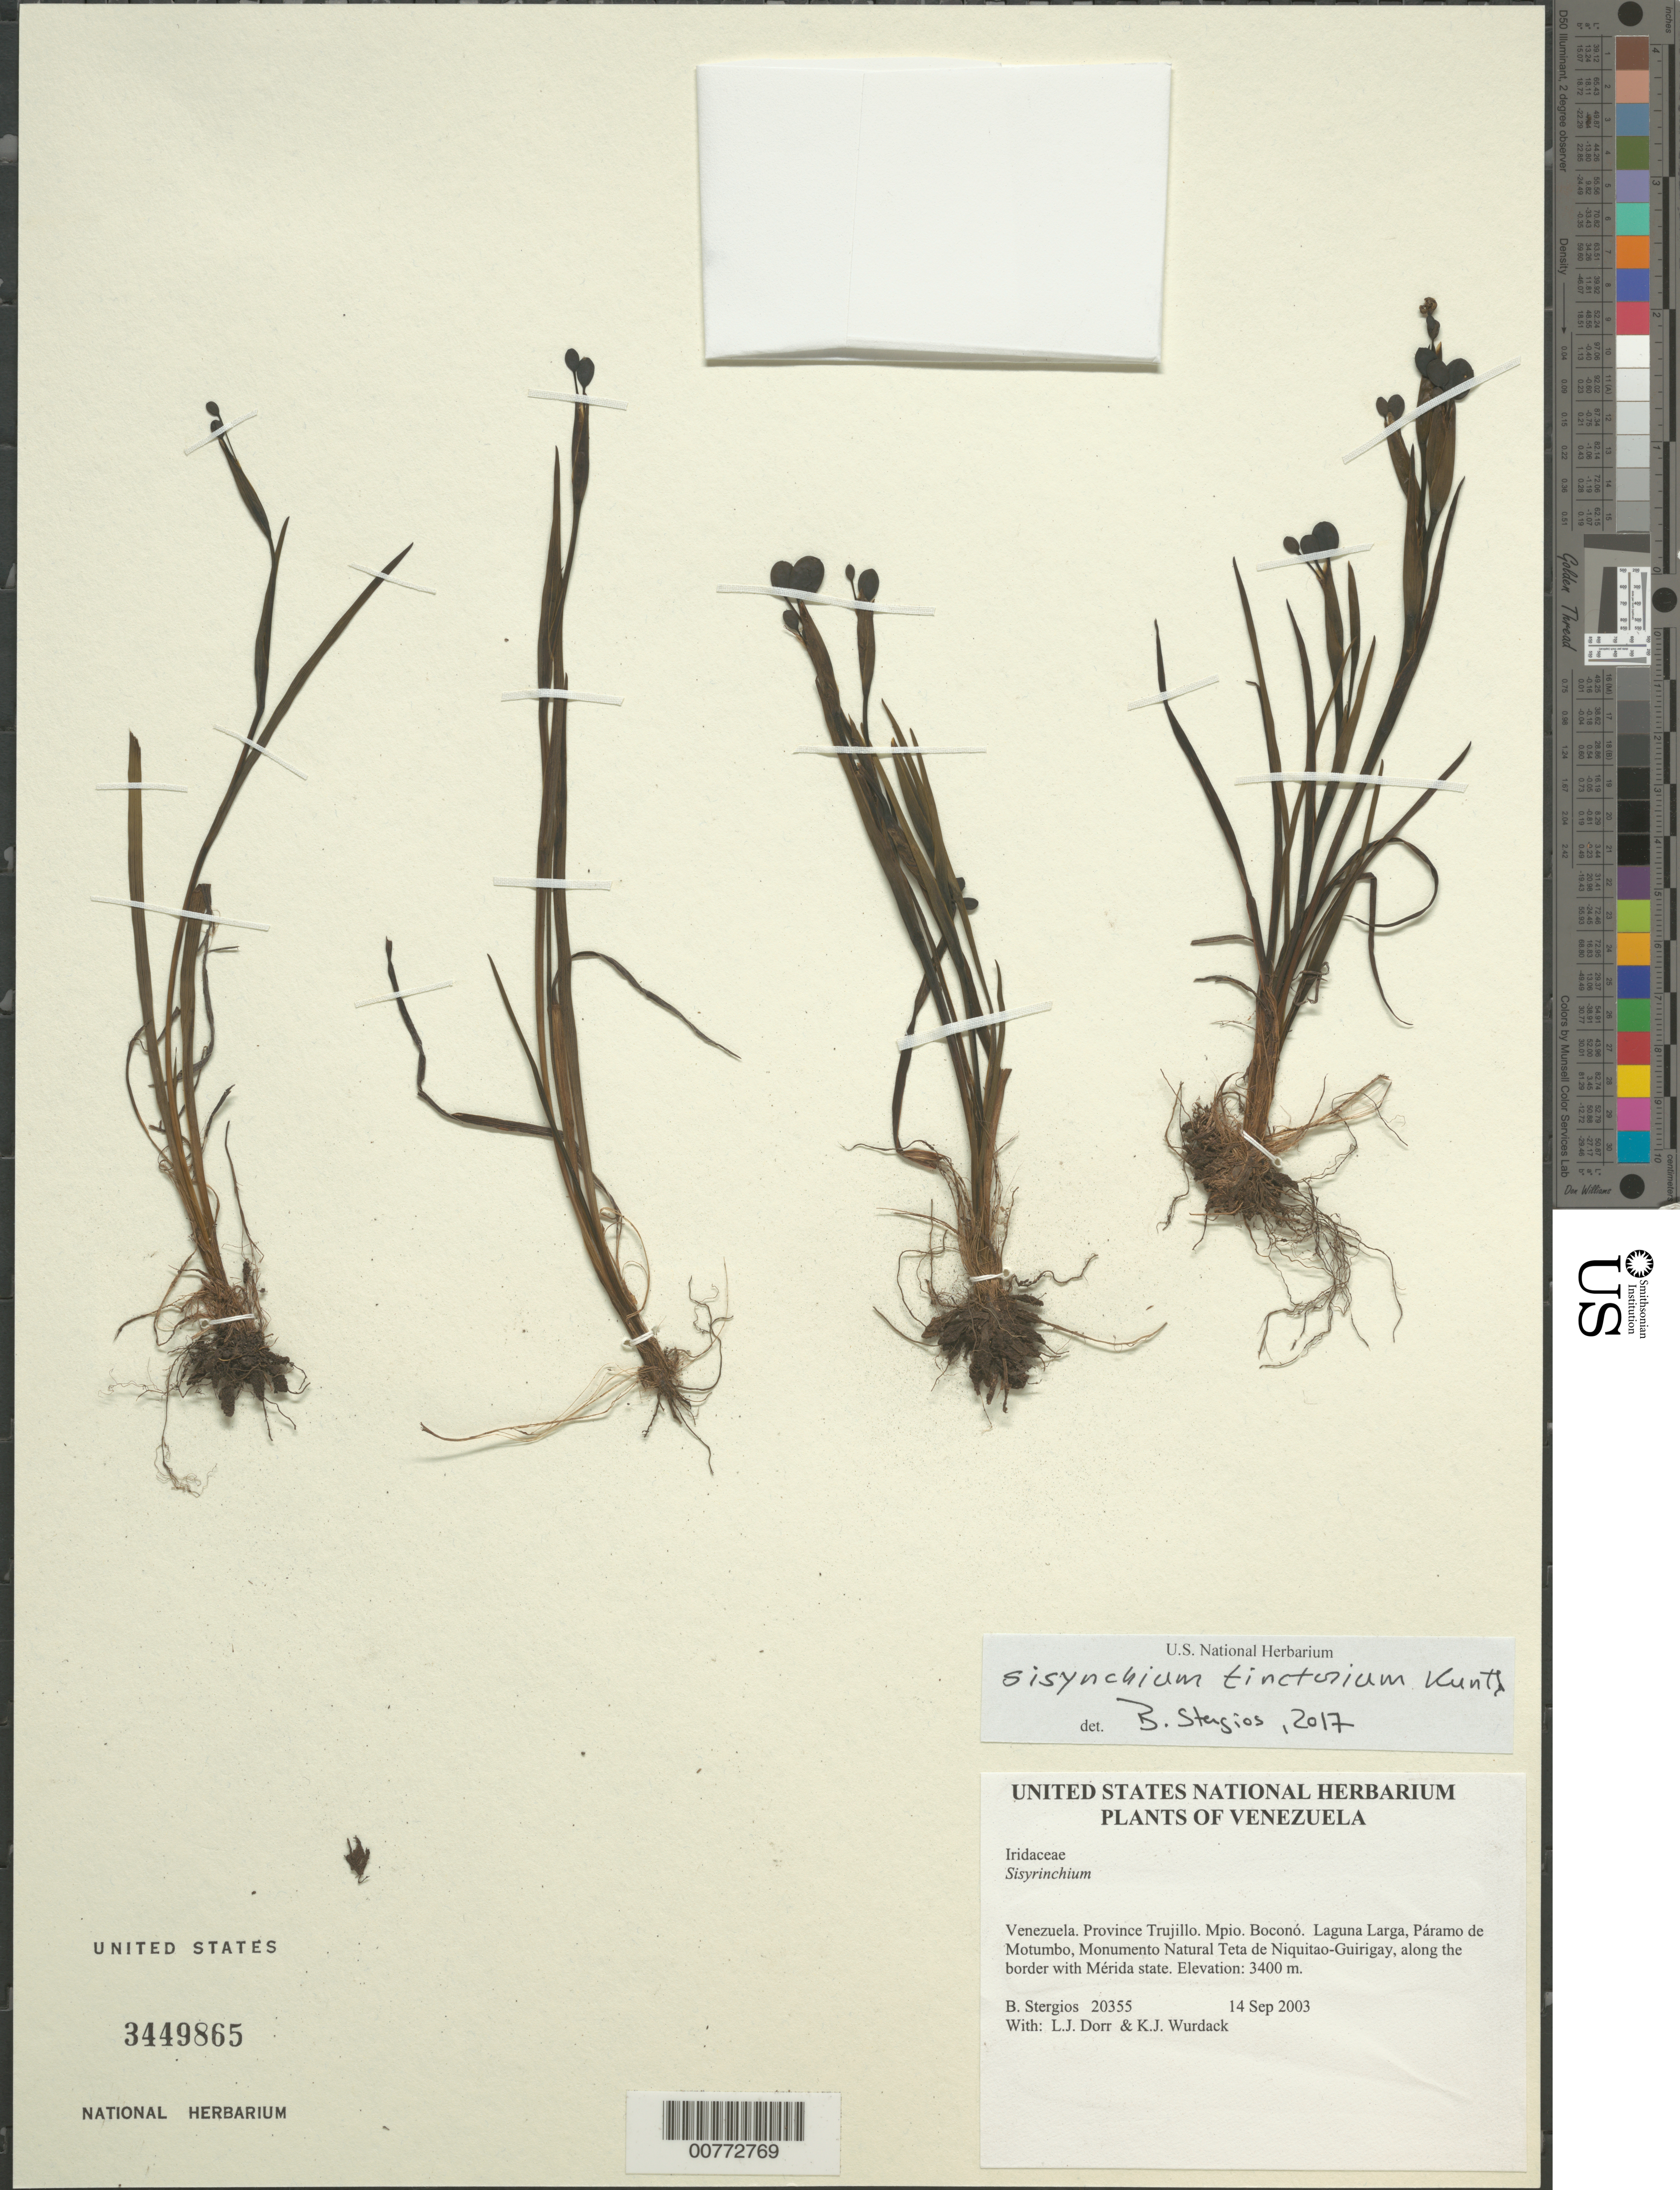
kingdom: Plantae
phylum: Tracheophyta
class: Liliopsida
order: Asparagales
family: Iridaceae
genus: Sisyrinchium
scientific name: Sisyrinchium sp.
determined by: Dorr, L. J., (BOT), Smithsonian Institution - National Museum of Natural History (UNITED STATES)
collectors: B. G. Stergios, L. J. Dorr & K. Wurdack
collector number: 20355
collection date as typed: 14 Sep 2003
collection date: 2003-09-14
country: Venezuela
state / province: Trujillo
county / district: Boconó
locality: Laguna Larga, Páramo de Motumbo, Monumento Natural Teta de Niquitao-Guirigay, along the border with Mérida state.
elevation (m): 3400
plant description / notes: PORT, US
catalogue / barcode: US 3449865